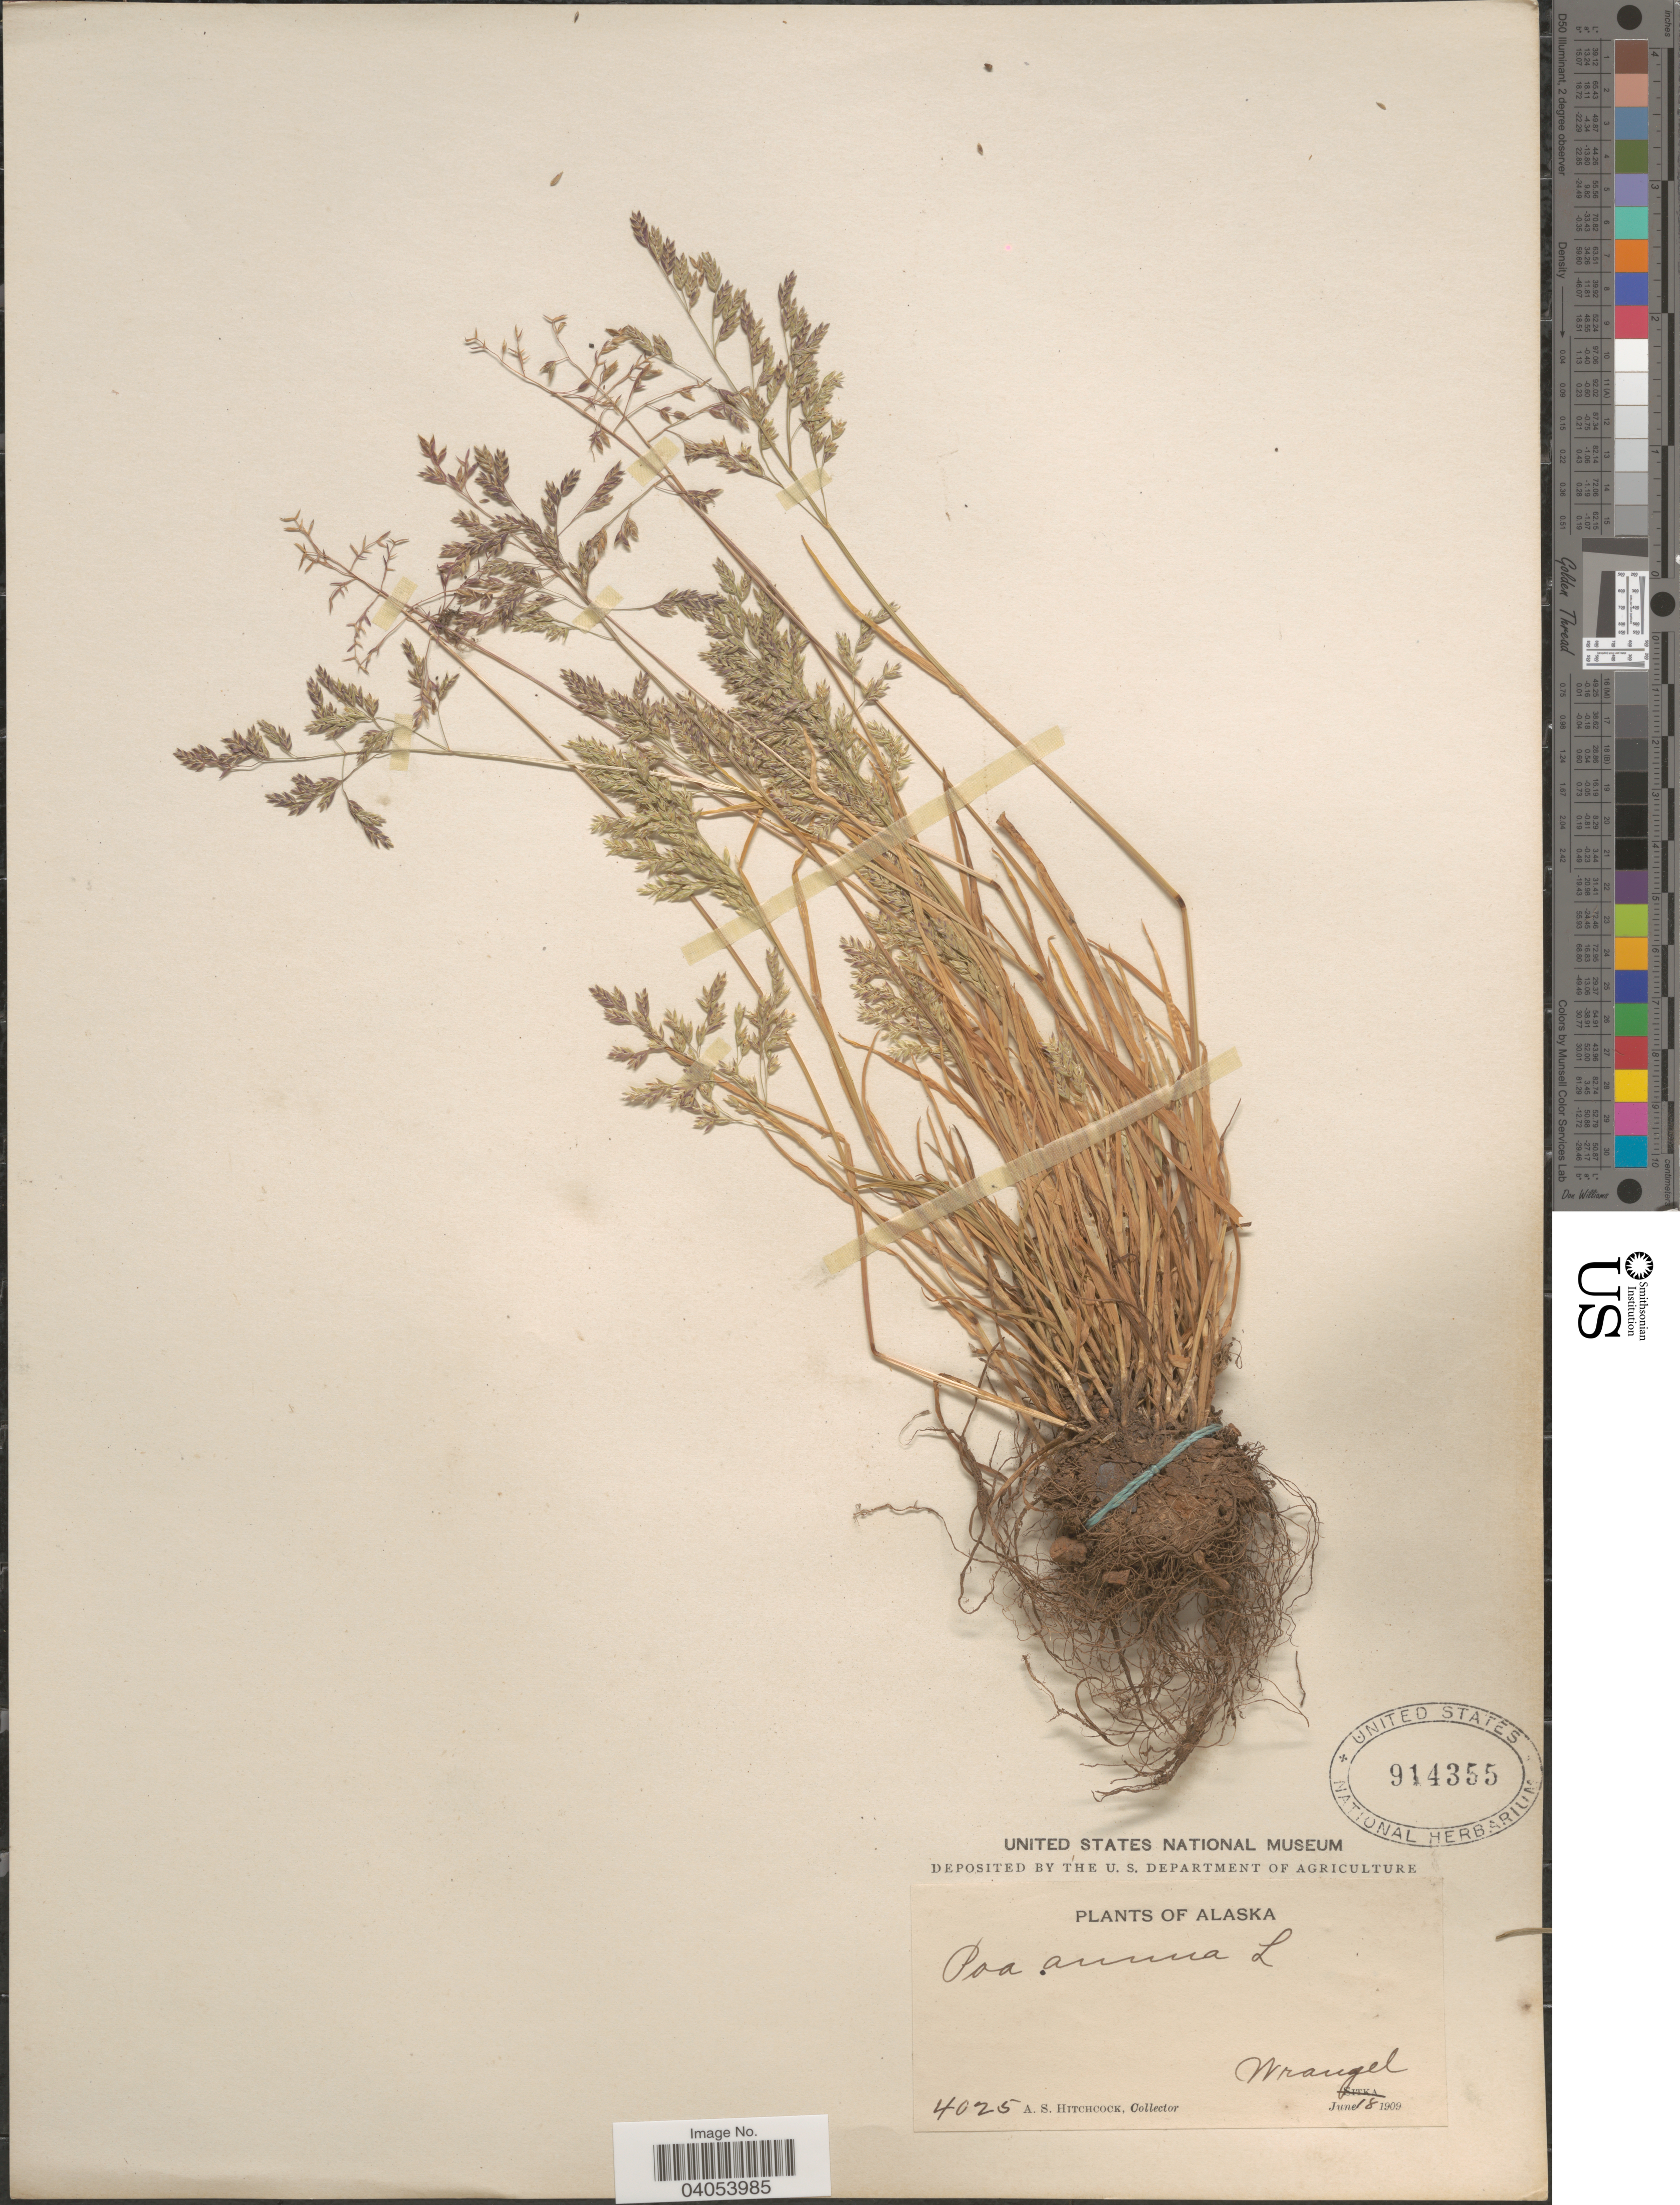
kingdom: Plantae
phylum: Tracheophyta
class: Liliopsida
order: Poales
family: Poaceae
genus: Poa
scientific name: Poa annua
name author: L.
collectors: A. S. Hitchcock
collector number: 4025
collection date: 1909-06-18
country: United States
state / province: Alaska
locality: Wrangell.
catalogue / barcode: US 914355